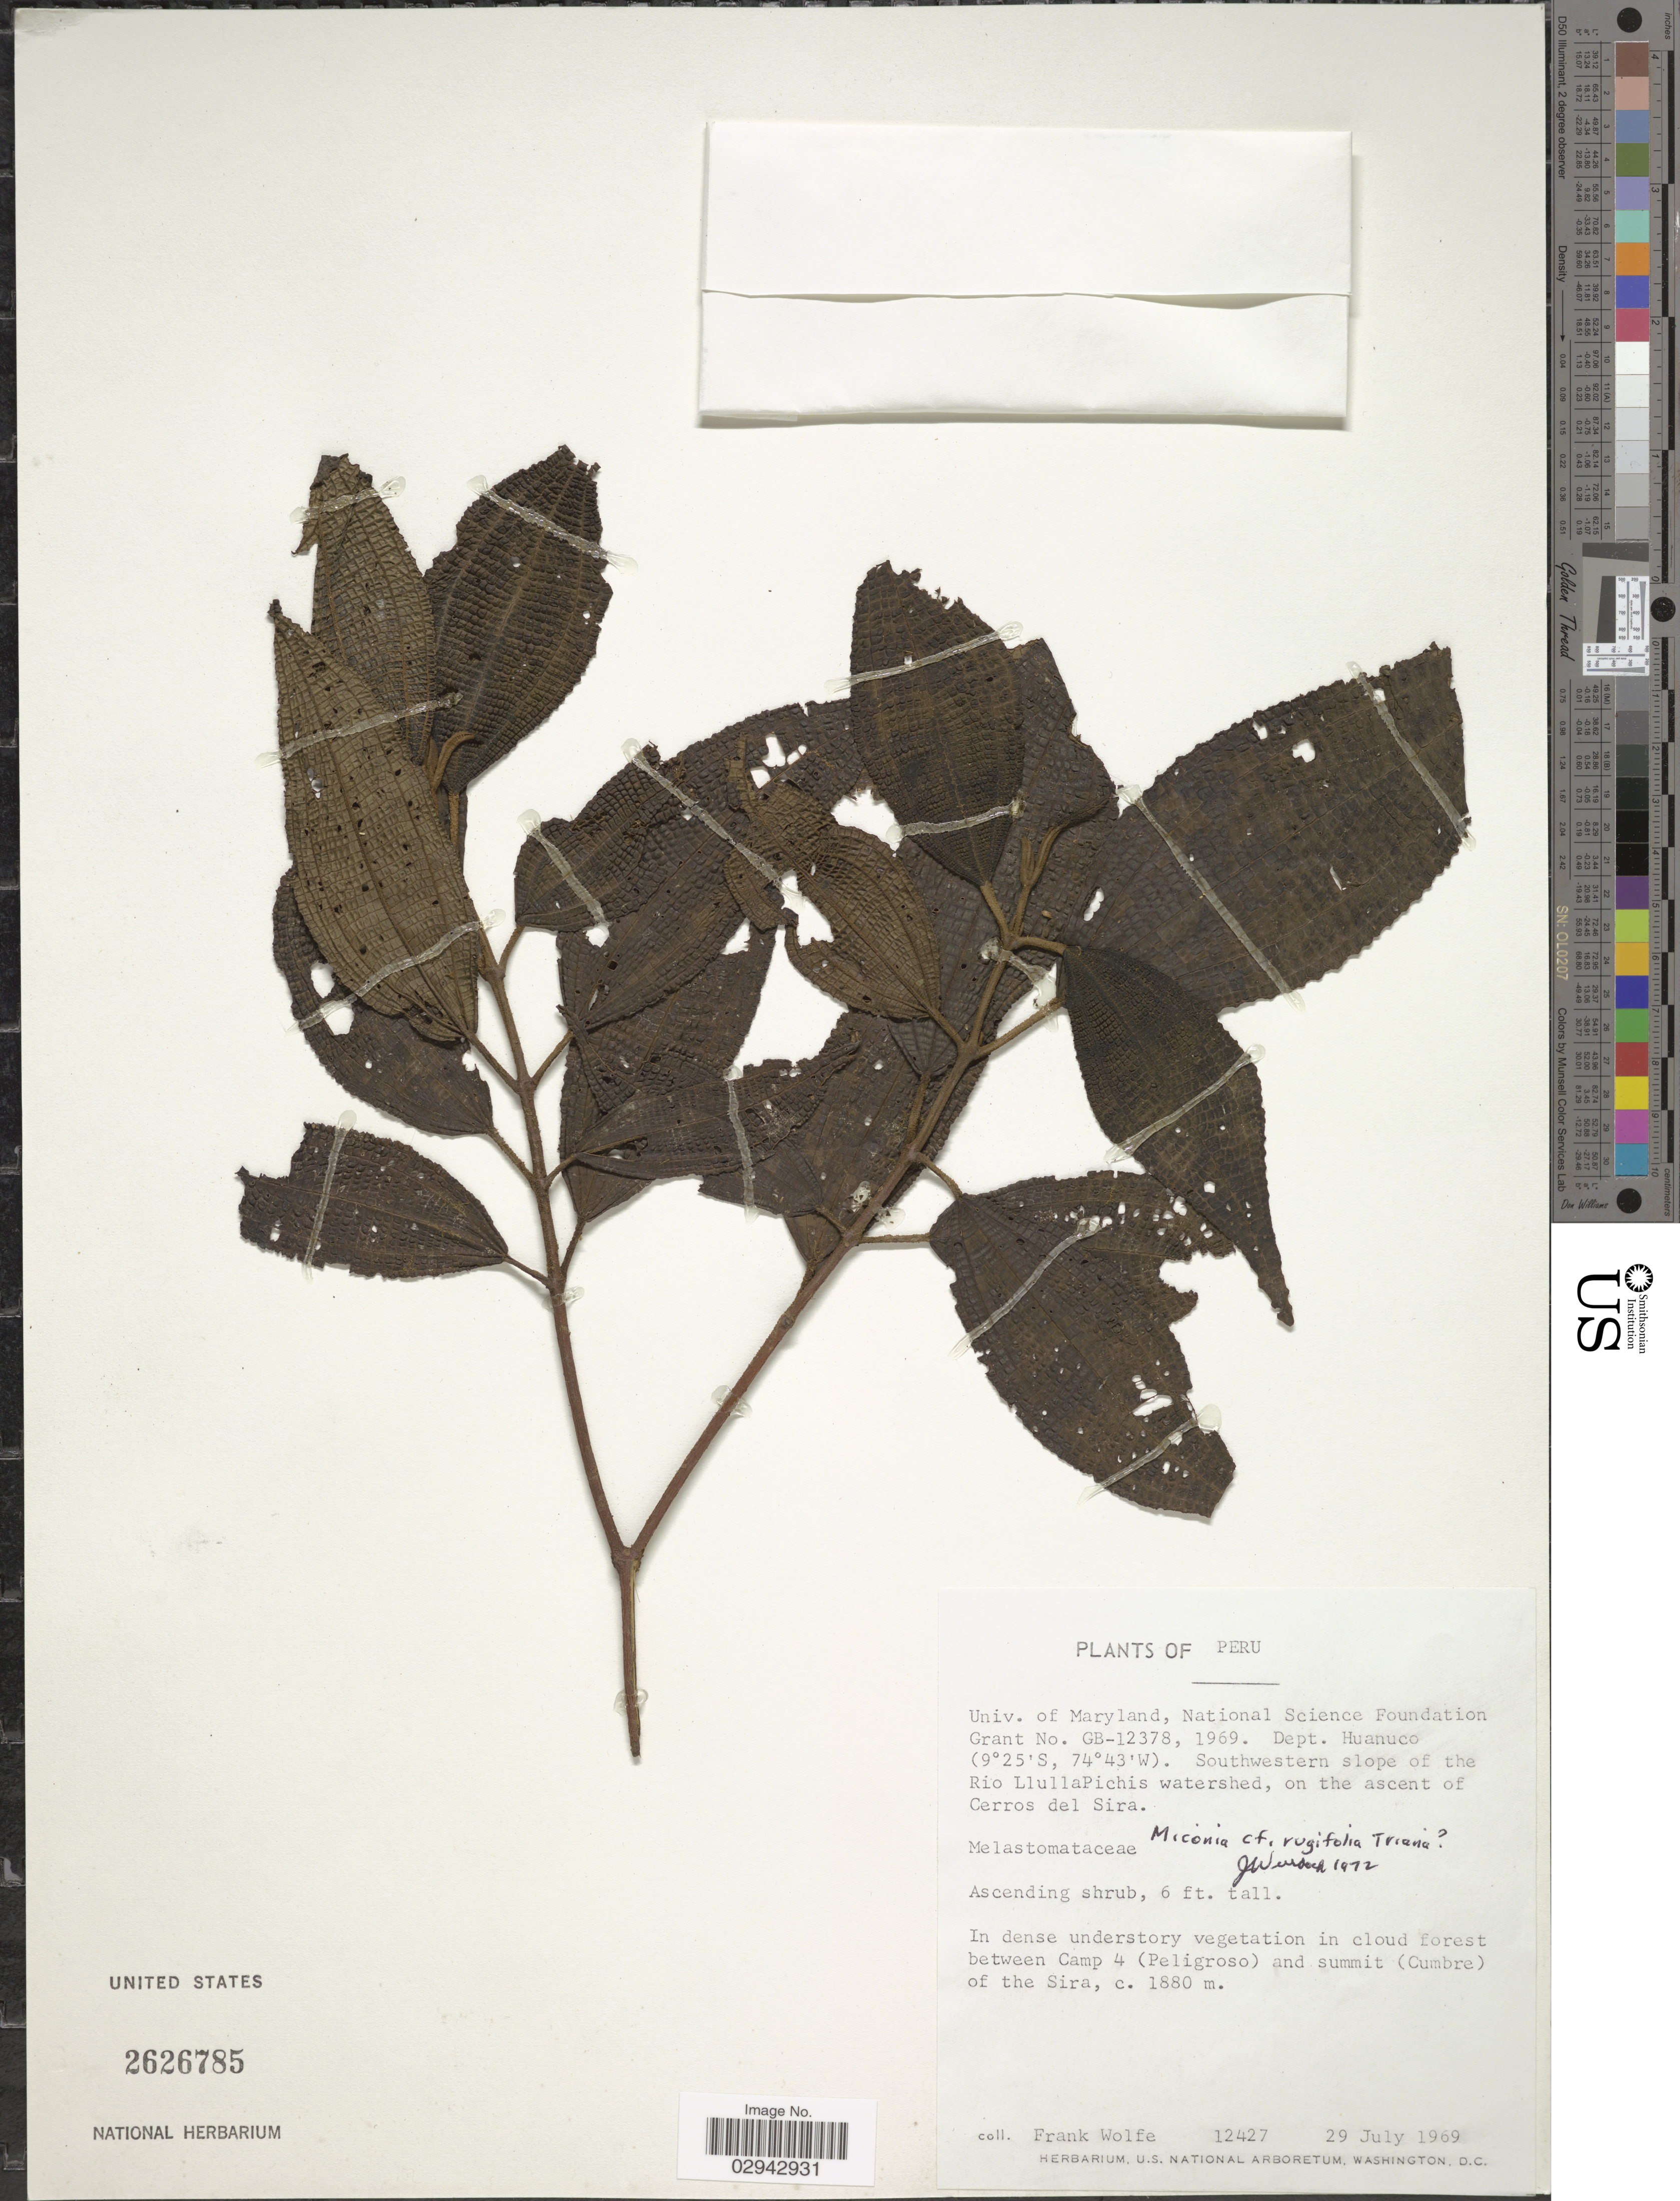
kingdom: Plantae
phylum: Tracheophyta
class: Magnoliopsida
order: Myrtales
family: Melastomataceae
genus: Miconia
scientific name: Miconia rugifolia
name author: Triana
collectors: F. Wolfe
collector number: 12427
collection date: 1969-07-29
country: Peru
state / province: Huánuco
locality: Dept. Huanuco. Southwestern slope of the Rio LlullaPichis watershed, on the ascent of Cerros del Sira. Between Camp 4 (Peligroso) and summit (Cumbre) of the Sira.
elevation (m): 1880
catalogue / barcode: US 2626785